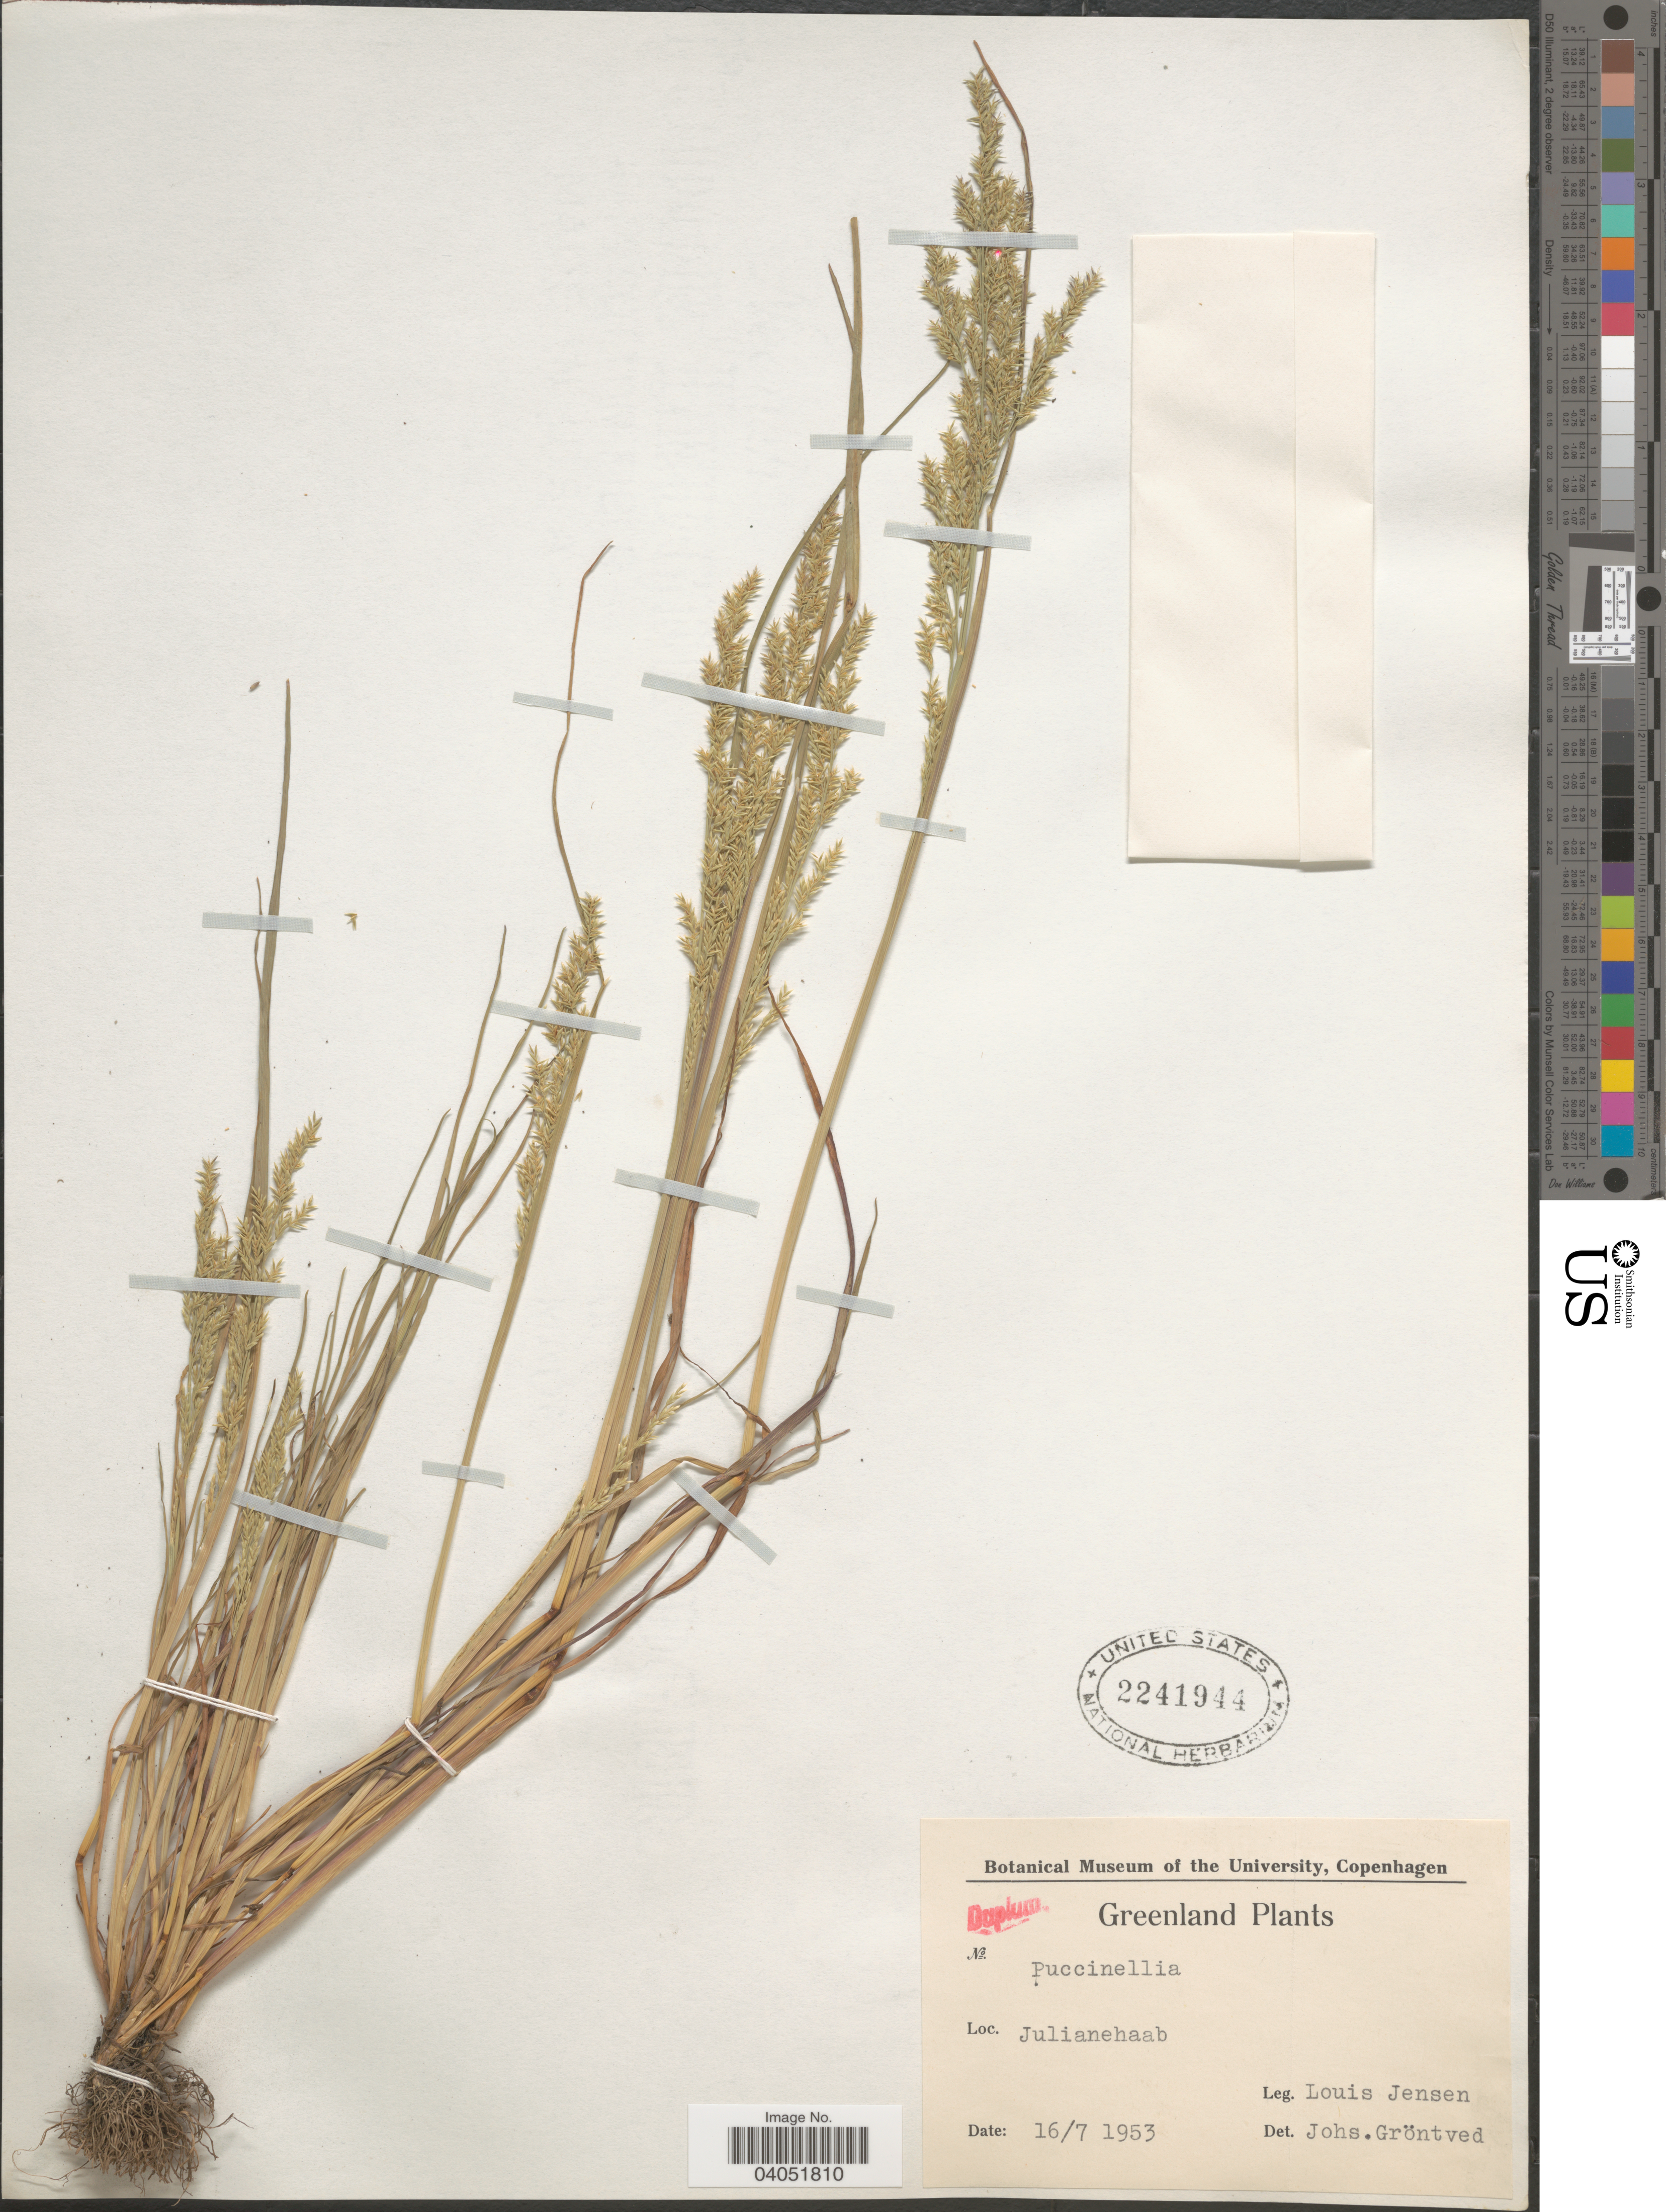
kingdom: Plantae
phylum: Tracheophyta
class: Liliopsida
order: Poales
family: Poaceae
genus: Puccinellia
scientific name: Puccinellia sp.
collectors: L. Jensen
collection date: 1953-07-16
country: Greenland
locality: Julianehaab.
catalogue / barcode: US 2241944